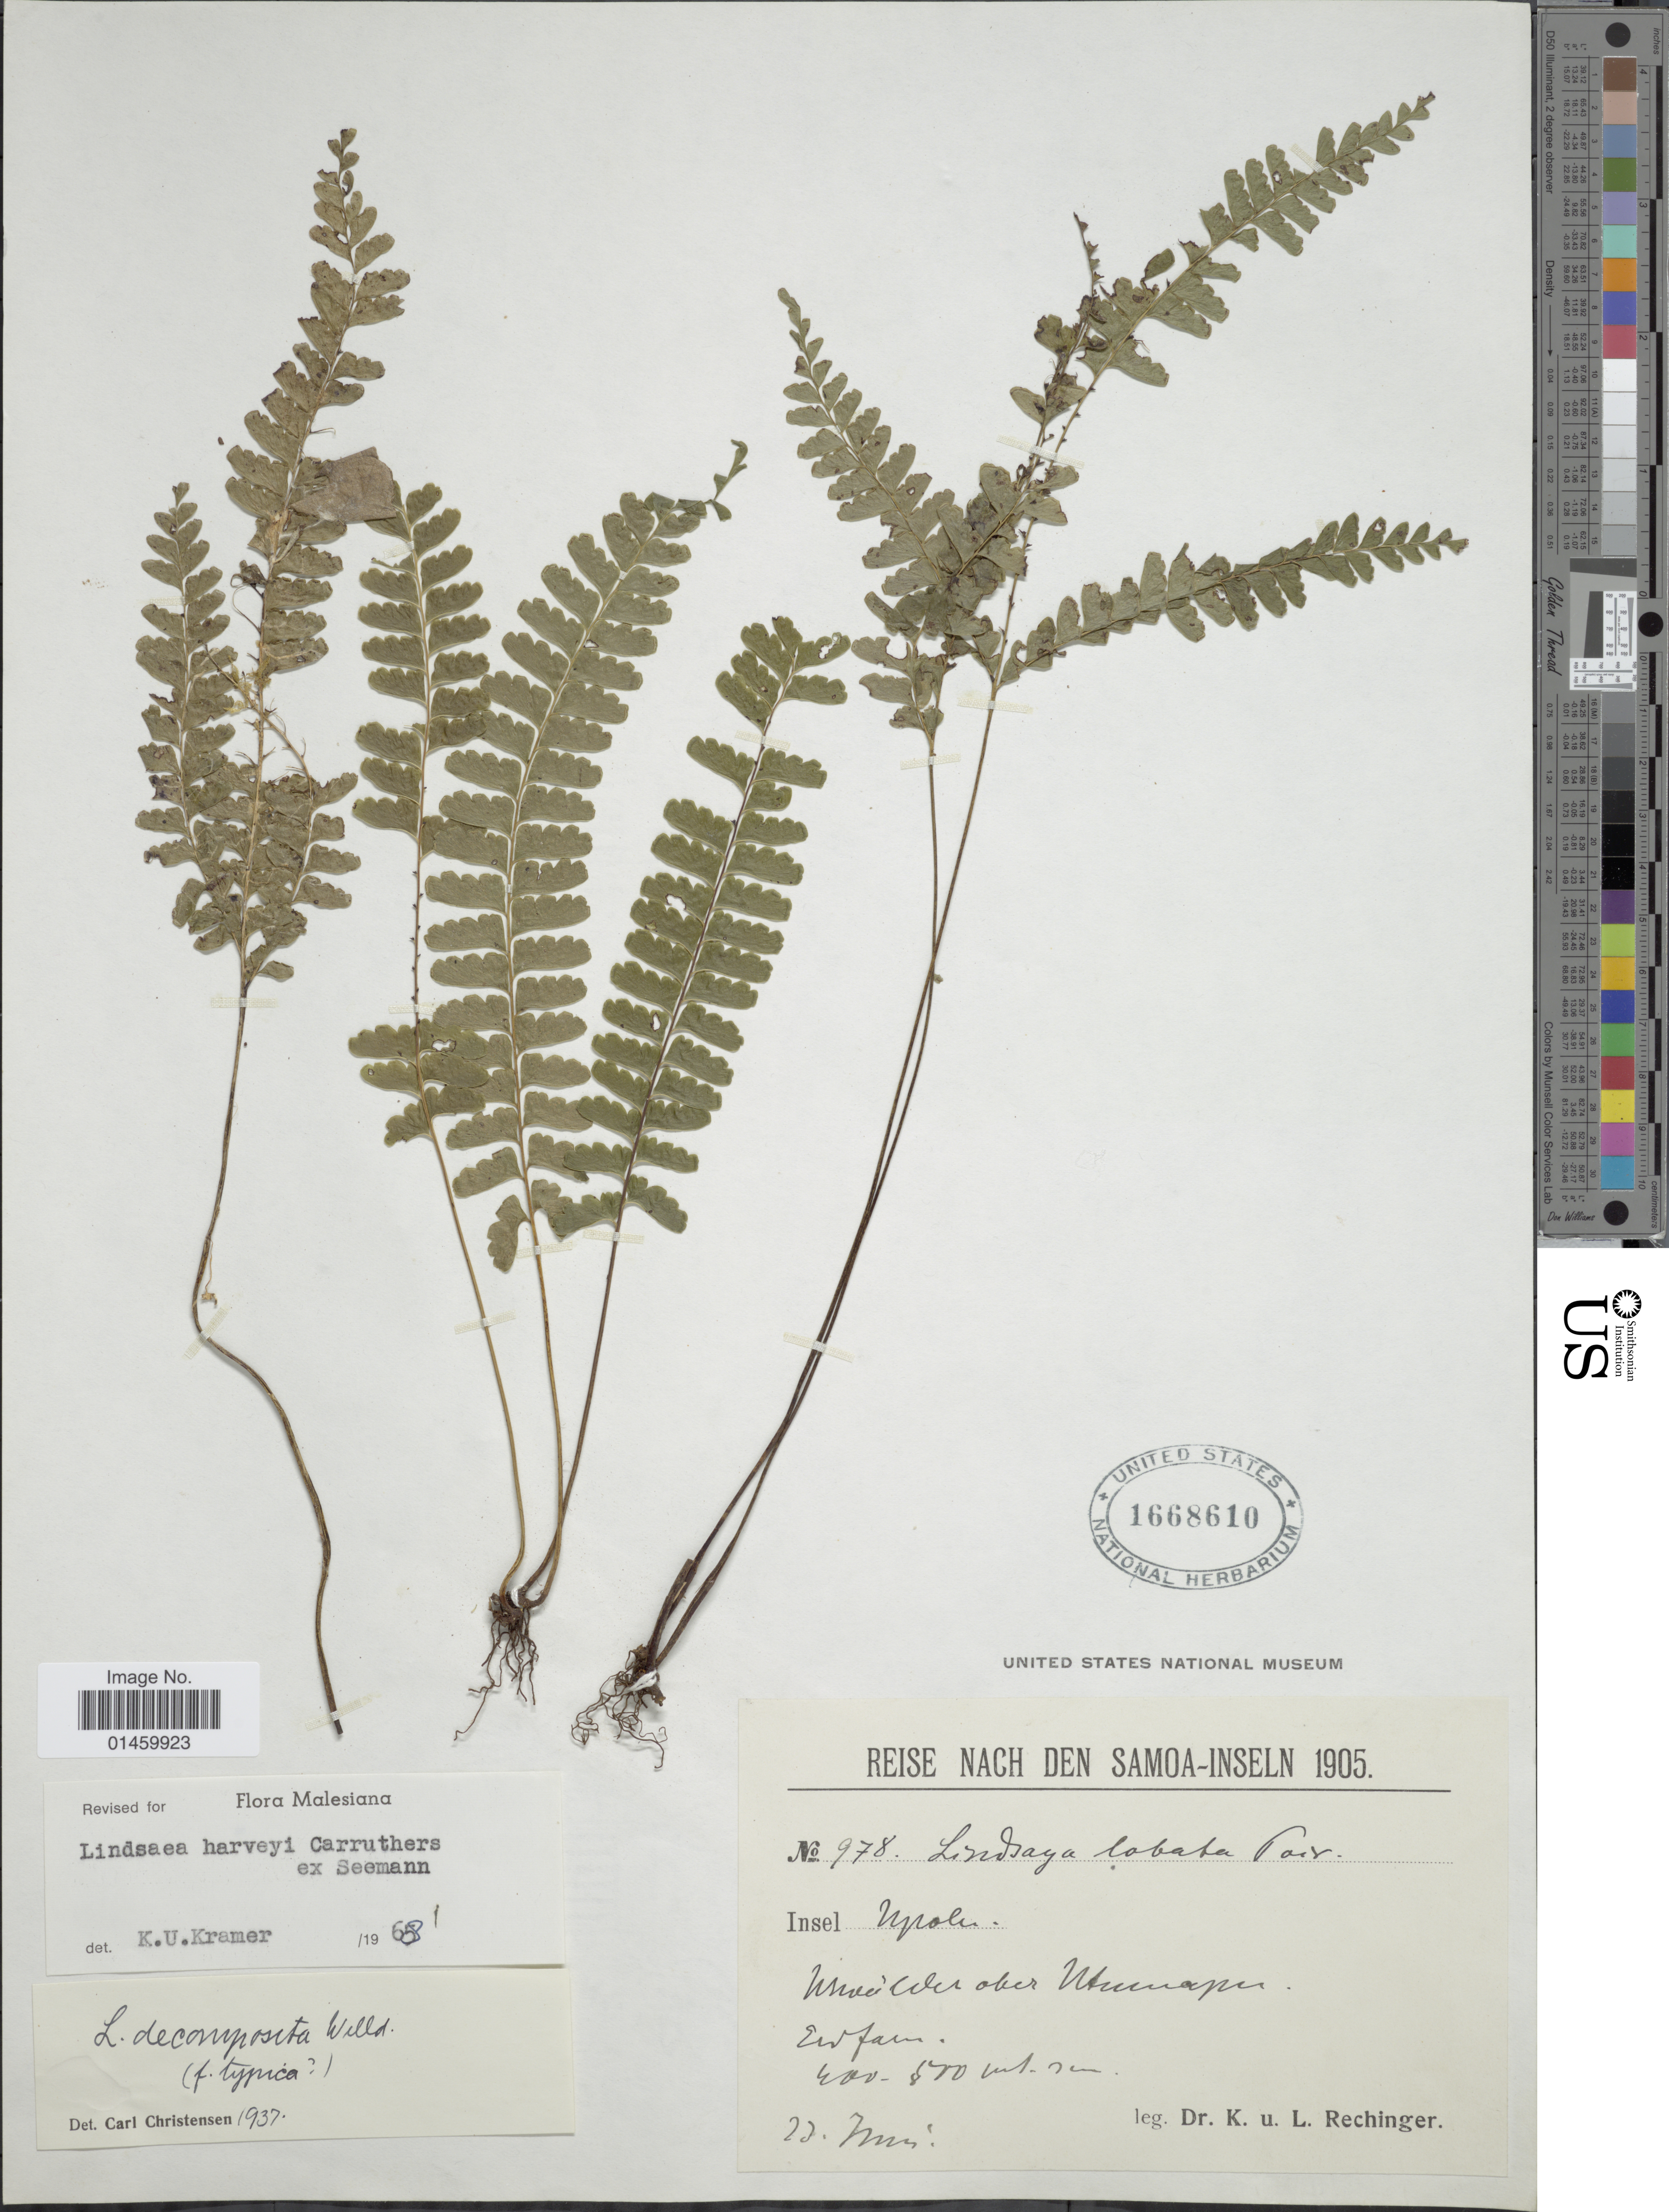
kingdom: Plantae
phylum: Tracheophyta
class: Polypodiopsida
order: Polypodiales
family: Lindsaeaceae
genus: Lindsaea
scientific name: Lindsaea harveyi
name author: Carruth. ex Seem.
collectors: K. Rechinger & L. Rechinger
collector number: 978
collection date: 1905-06-23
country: Samoa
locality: Samoa -Inseln. Insel Upolu. Moeicoer ober Utumapoe. [interpreted]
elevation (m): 400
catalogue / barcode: US 1668610